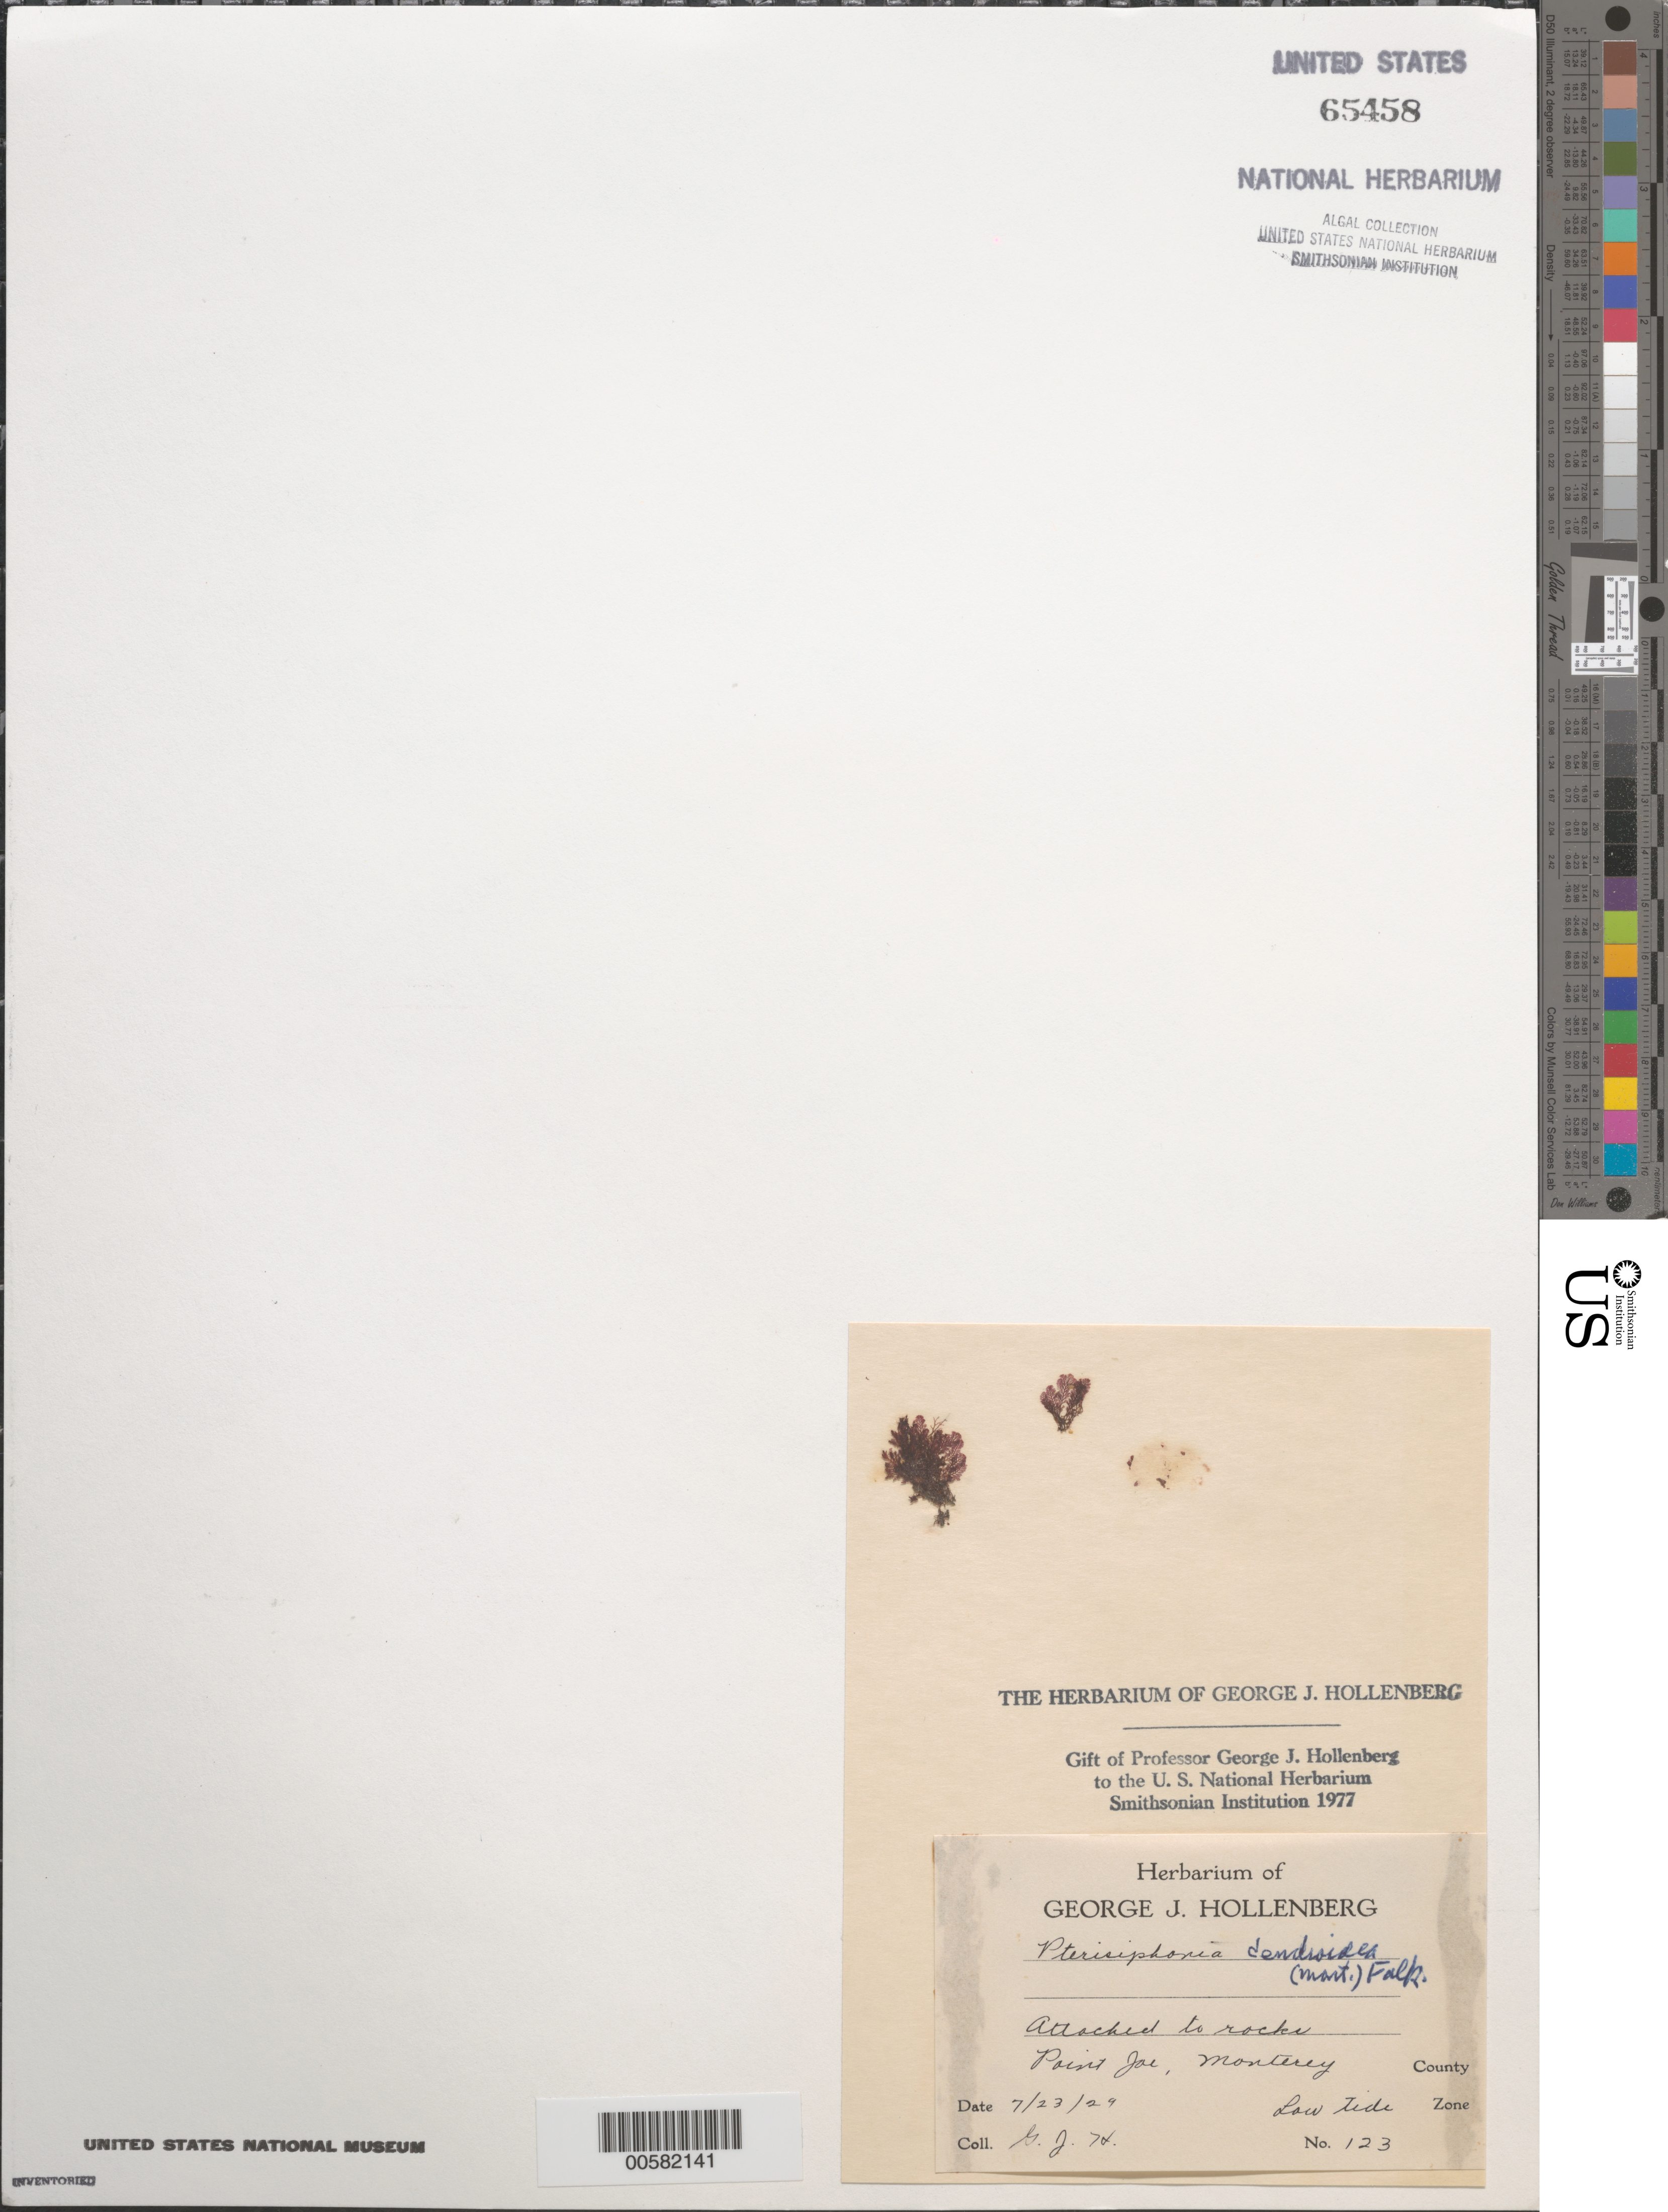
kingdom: Plantae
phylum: Rhodophyta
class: Florideophyceae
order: Ceramiales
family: Rhodomelaceae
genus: Symphyocladiella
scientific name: Symphyocladiella dendroidea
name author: (Montagne) Bustamante et al.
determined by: Algae name updating Project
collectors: G. Hollenberg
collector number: GJH 123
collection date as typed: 23 Jul 1929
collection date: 1929-07-23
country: United States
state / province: California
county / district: Monterey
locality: Point Joe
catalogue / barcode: US 65458